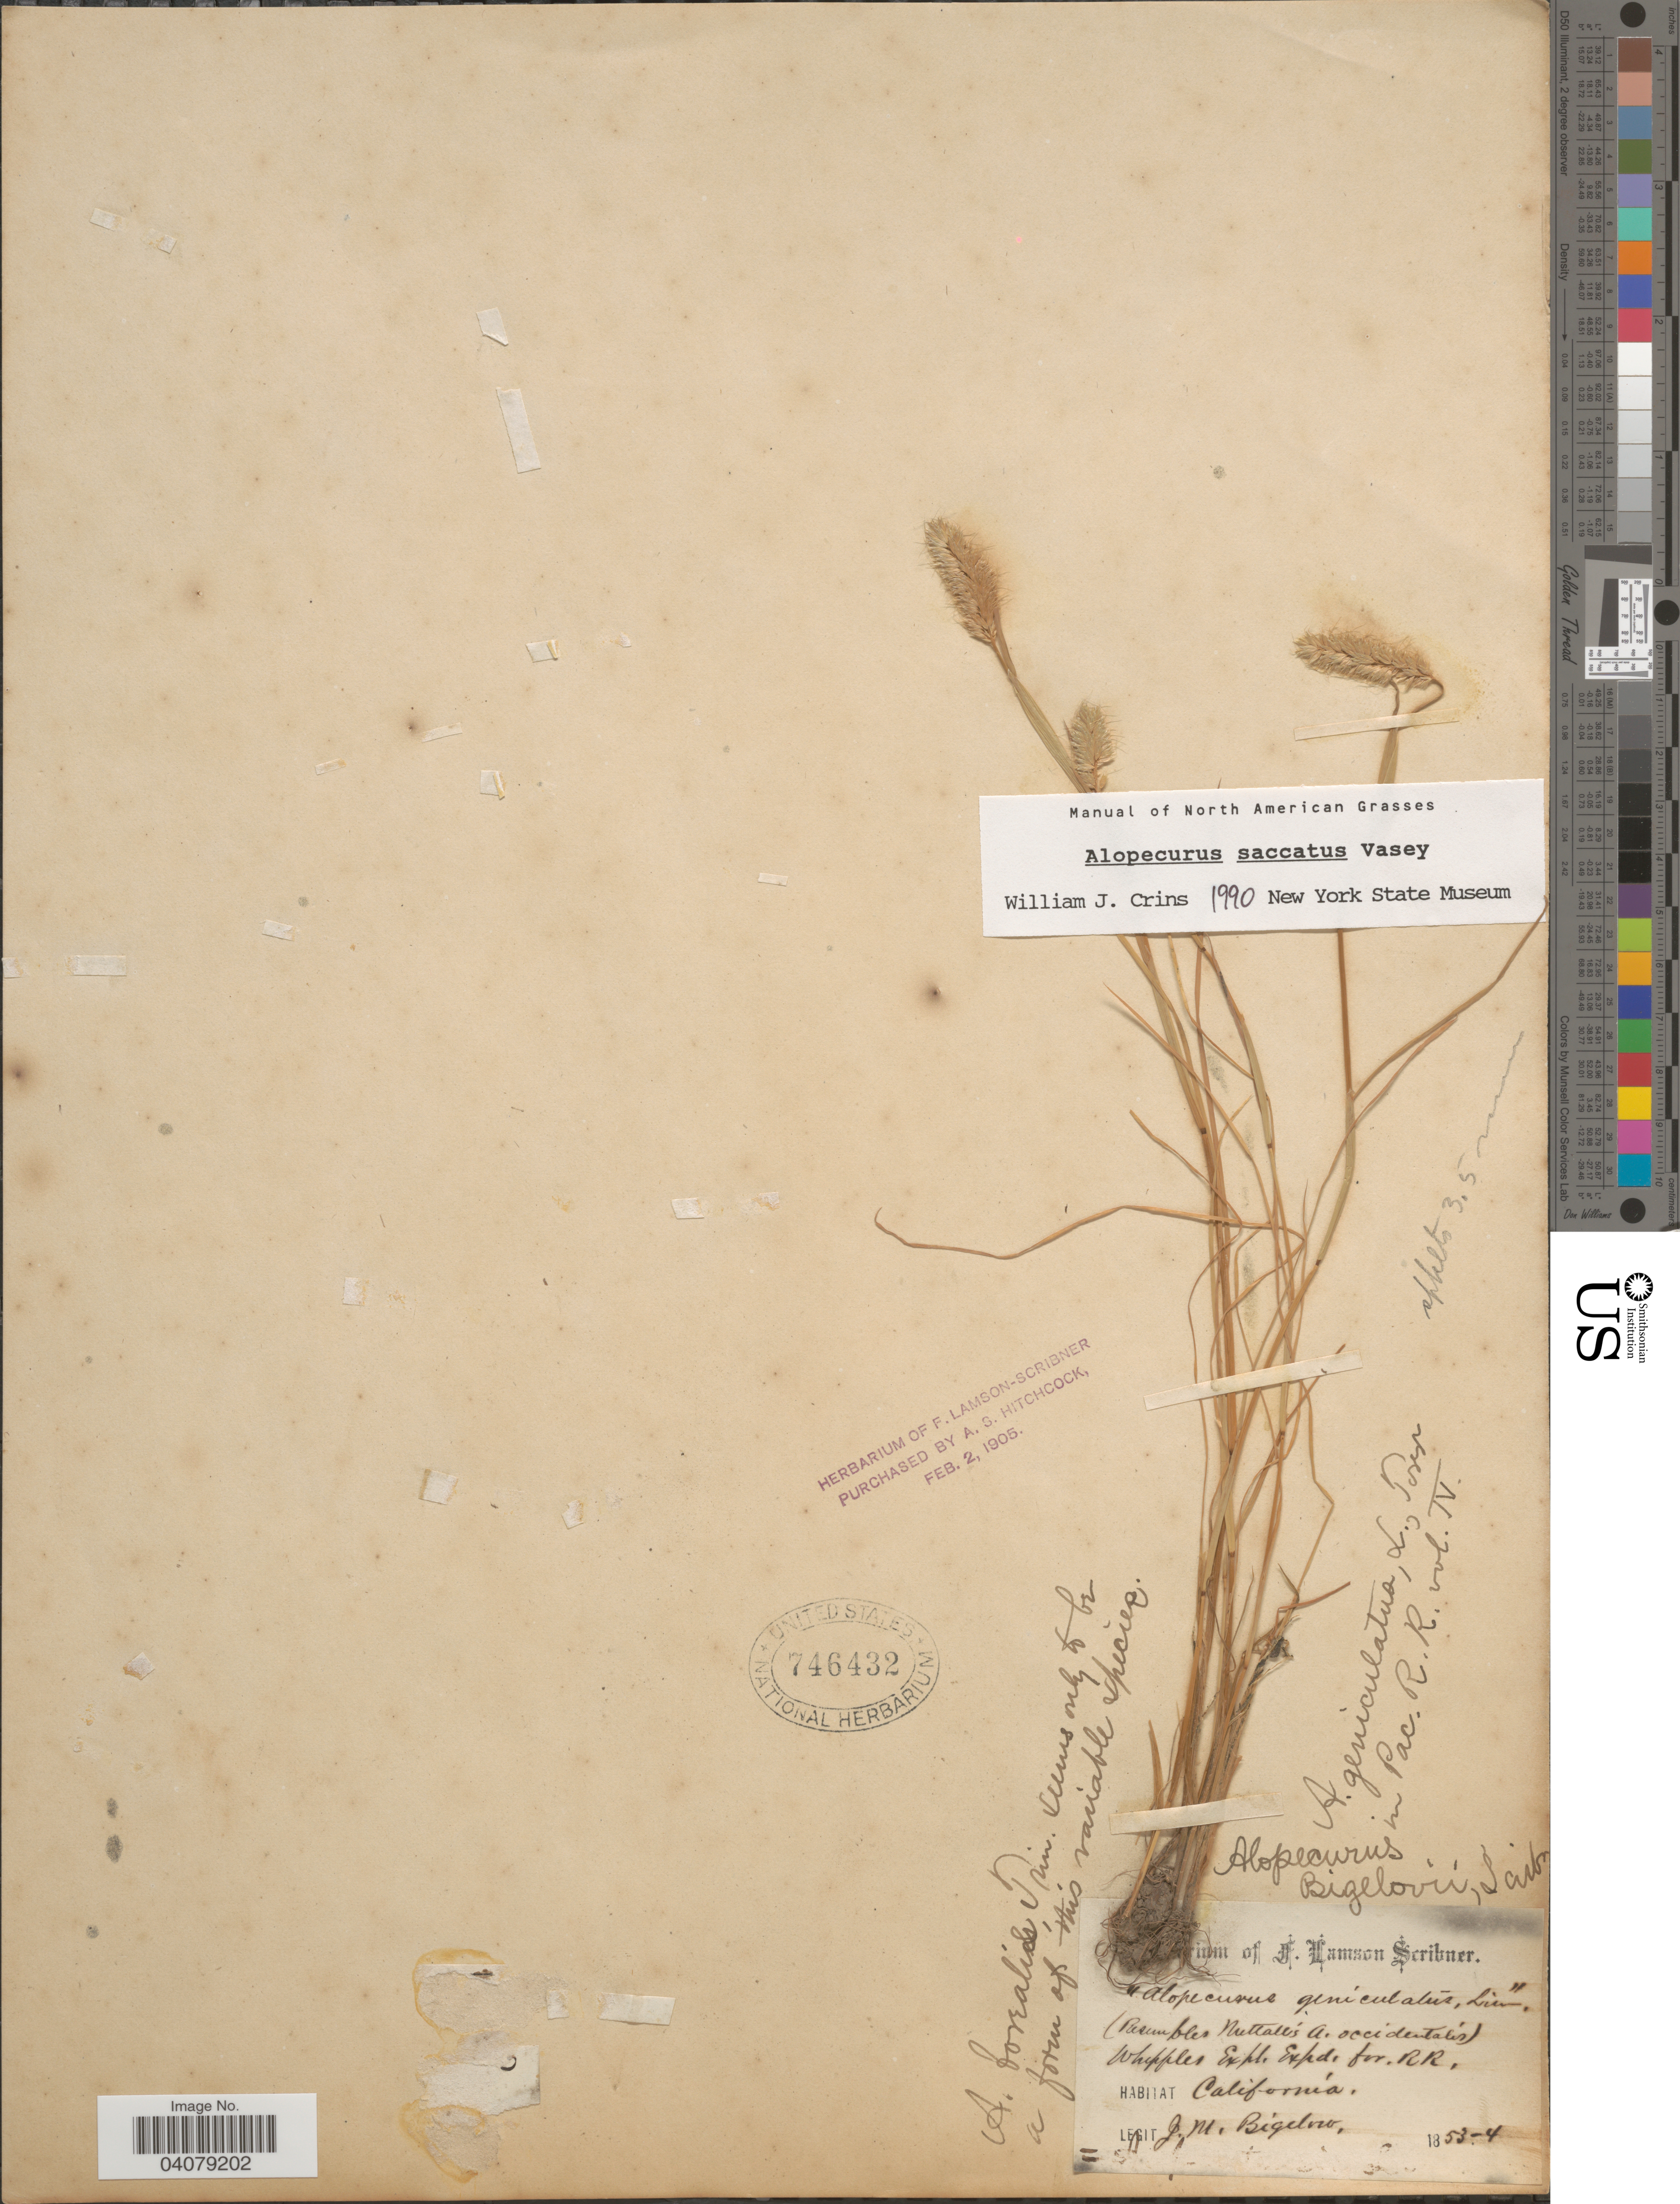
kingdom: Plantae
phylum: Tracheophyta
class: Liliopsida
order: Poales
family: Poaceae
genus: Alopecurus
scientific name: Alopecurus saccatus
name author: Vasey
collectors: J. M. Bigelow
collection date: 1853/1854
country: United States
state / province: California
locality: Whipples Expl. Expd. for. RR.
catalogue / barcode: US 746432